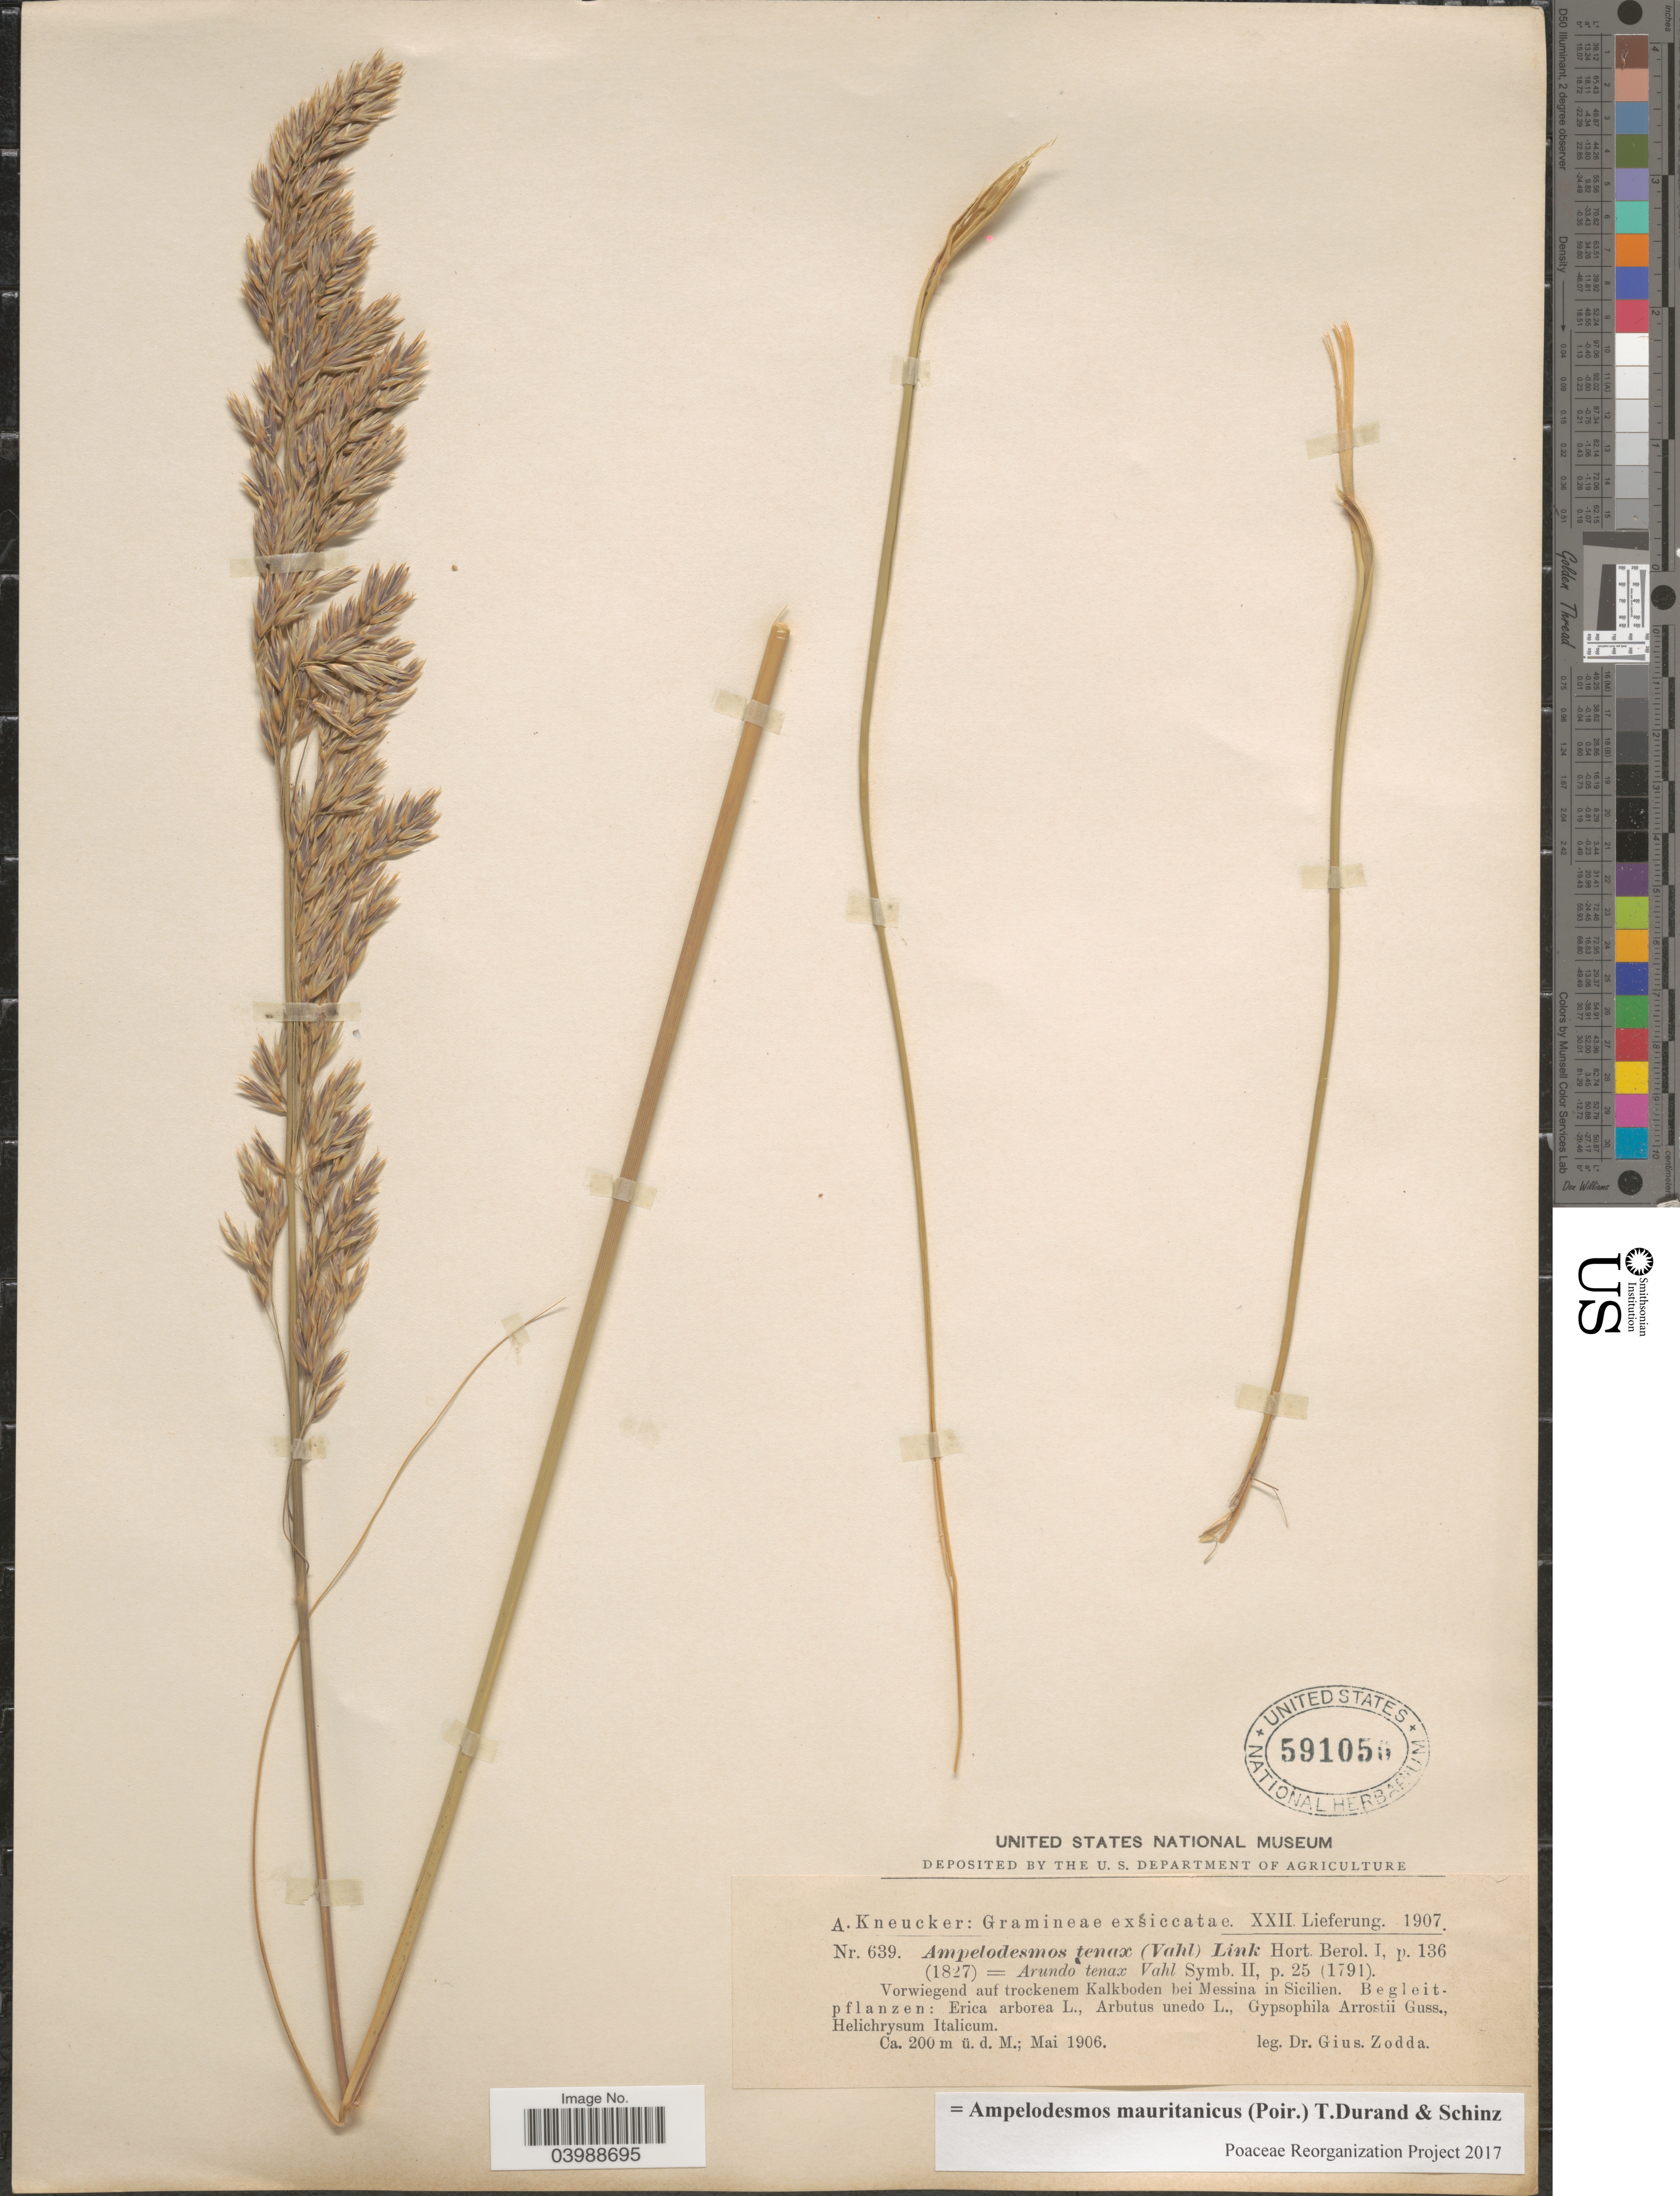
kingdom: Plantae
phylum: Tracheophyta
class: Liliopsida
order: Poales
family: Poaceae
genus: Ampelodesmos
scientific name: Ampelodesmos mauritanicus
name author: (Poir.) Durand & Schinz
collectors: G. Zodda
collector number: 639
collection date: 1906-05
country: Italy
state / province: Siciliana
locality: Vorwiegend auf trockenem Kalkboden bei Messina in Sicilien.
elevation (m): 200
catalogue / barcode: US 591050